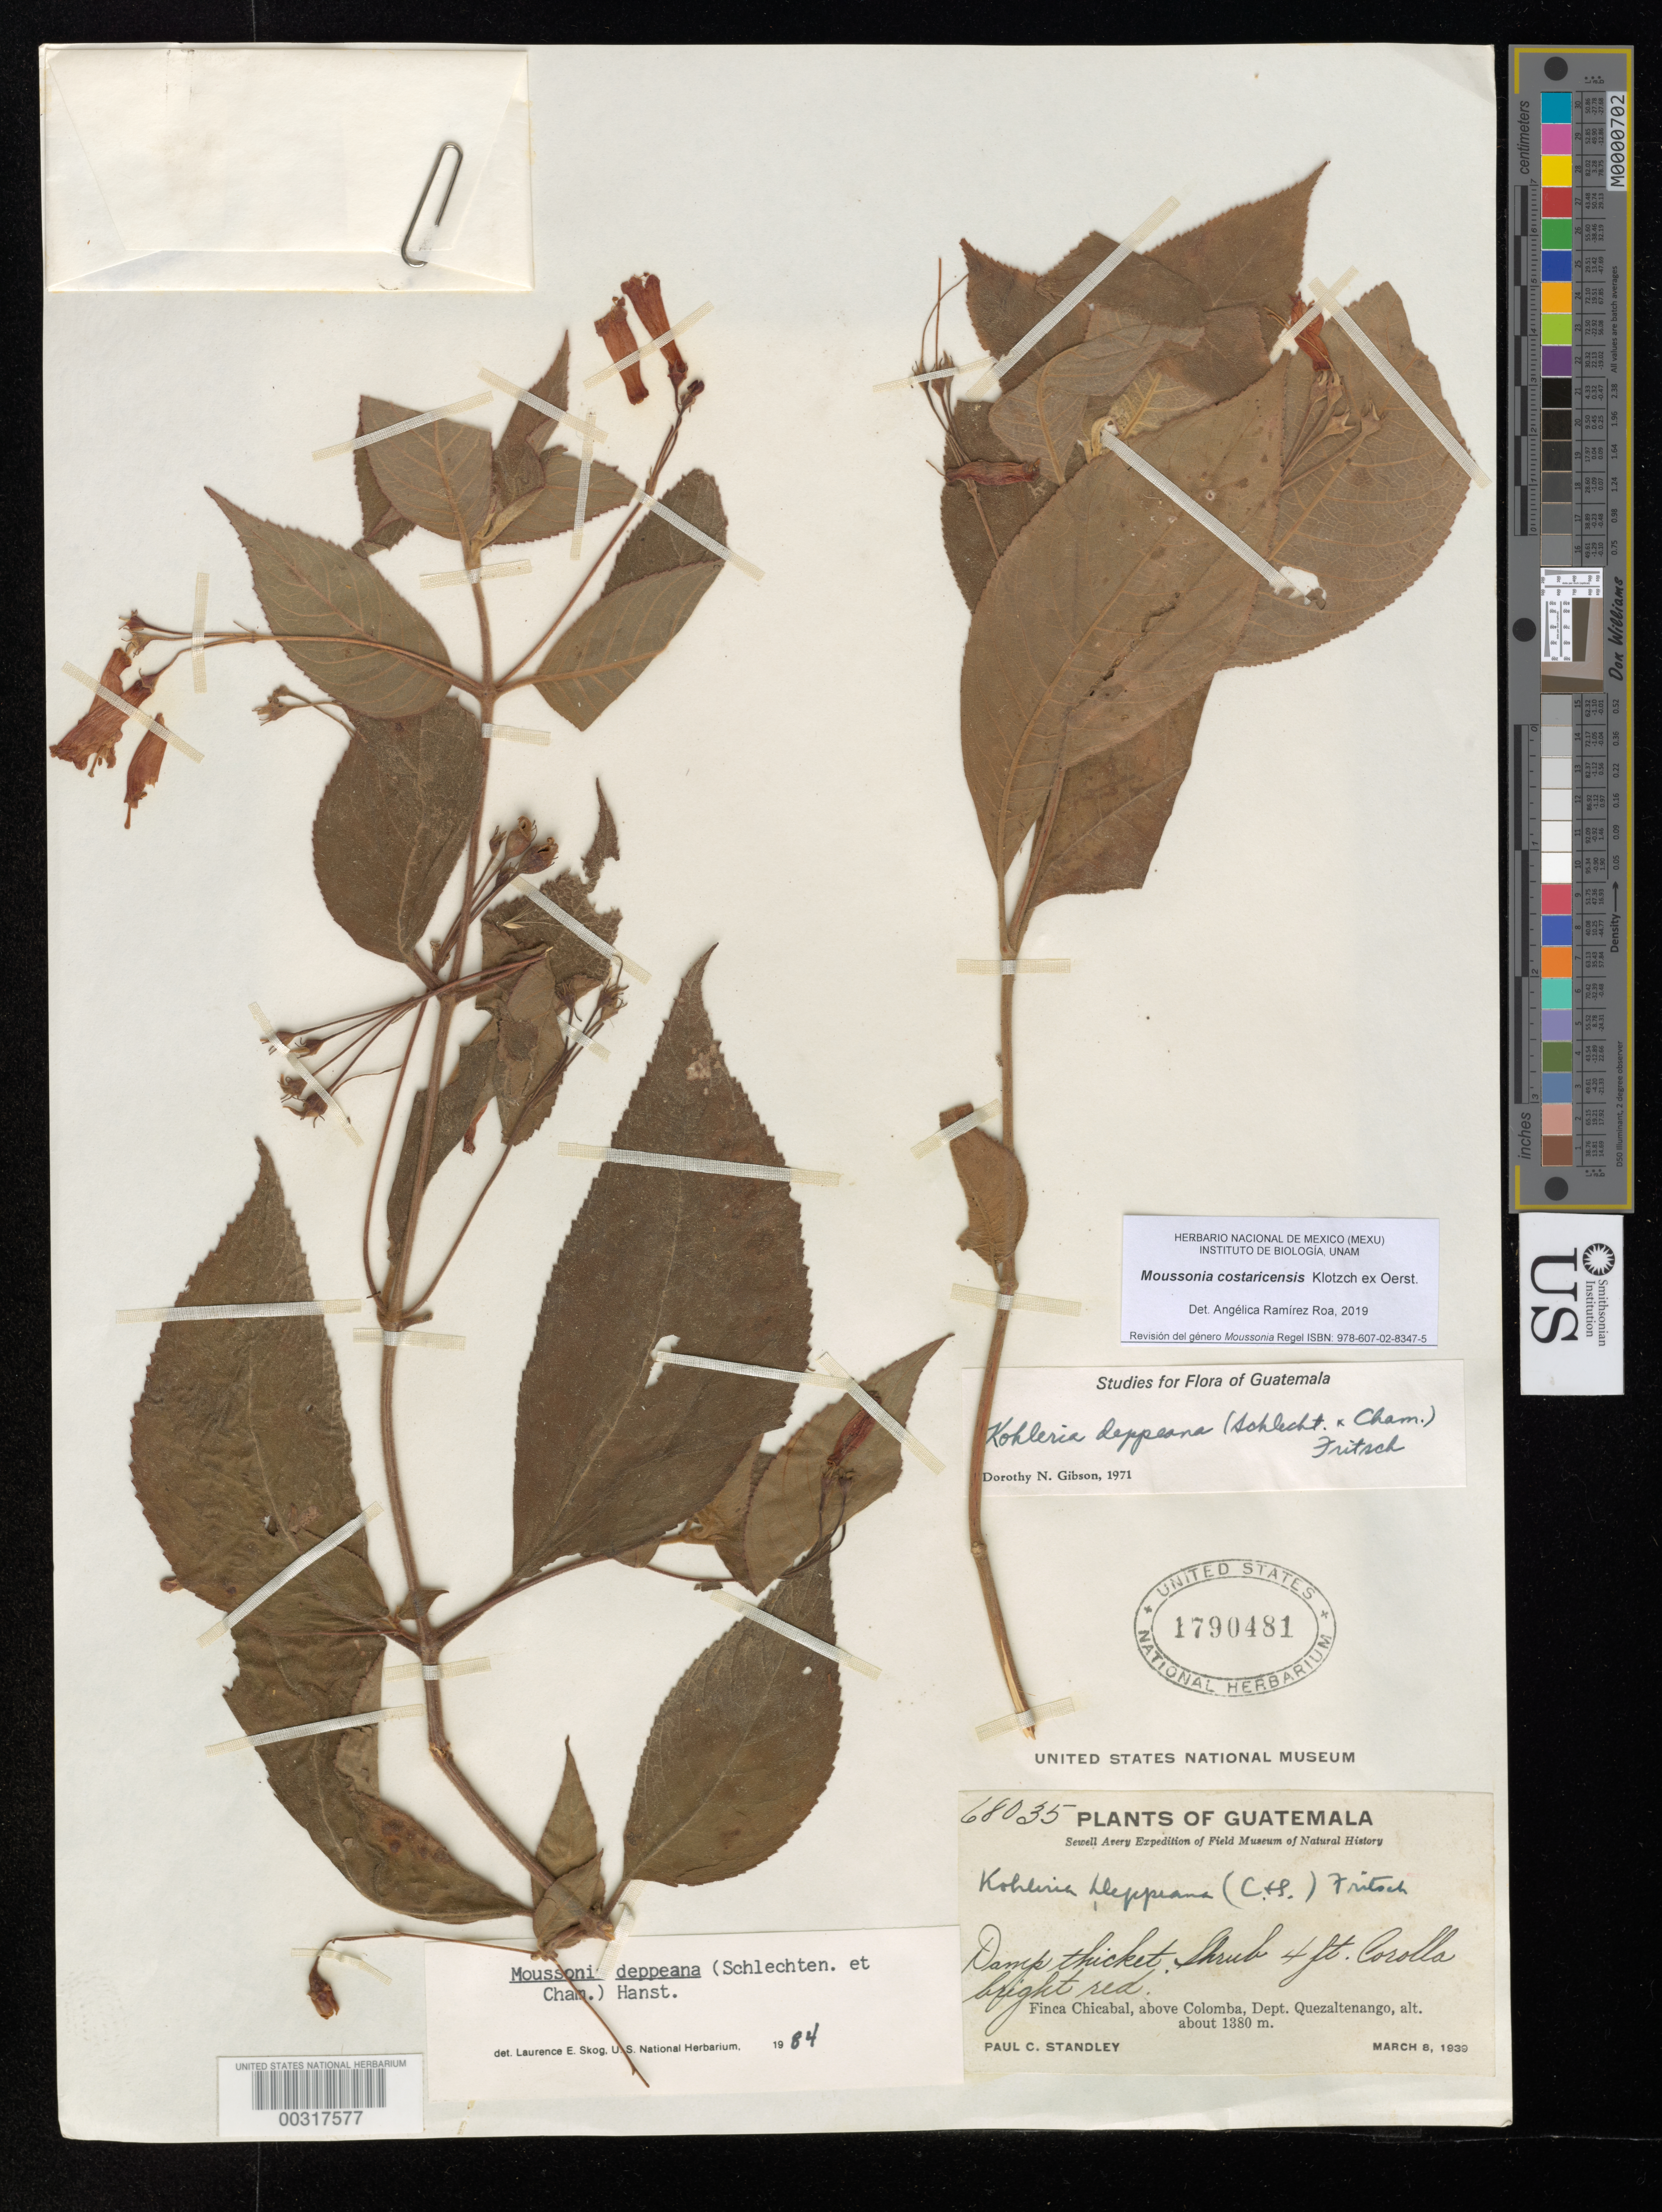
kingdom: Plantae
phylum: Tracheophyta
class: Magnoliopsida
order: Lamiales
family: Gesneriaceae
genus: Moussonia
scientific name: Moussonia costaricensis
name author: Klotzsch ex Oerst.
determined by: Ramírez-Roa, A.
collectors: P. C. Standley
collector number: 68035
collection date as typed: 08 Mar 1939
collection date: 1939-03-08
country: Guatemala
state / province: Quetzaltenango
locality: Finca Chicabal, above Colomba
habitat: Damp thicket.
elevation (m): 1380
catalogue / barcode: US 1790481